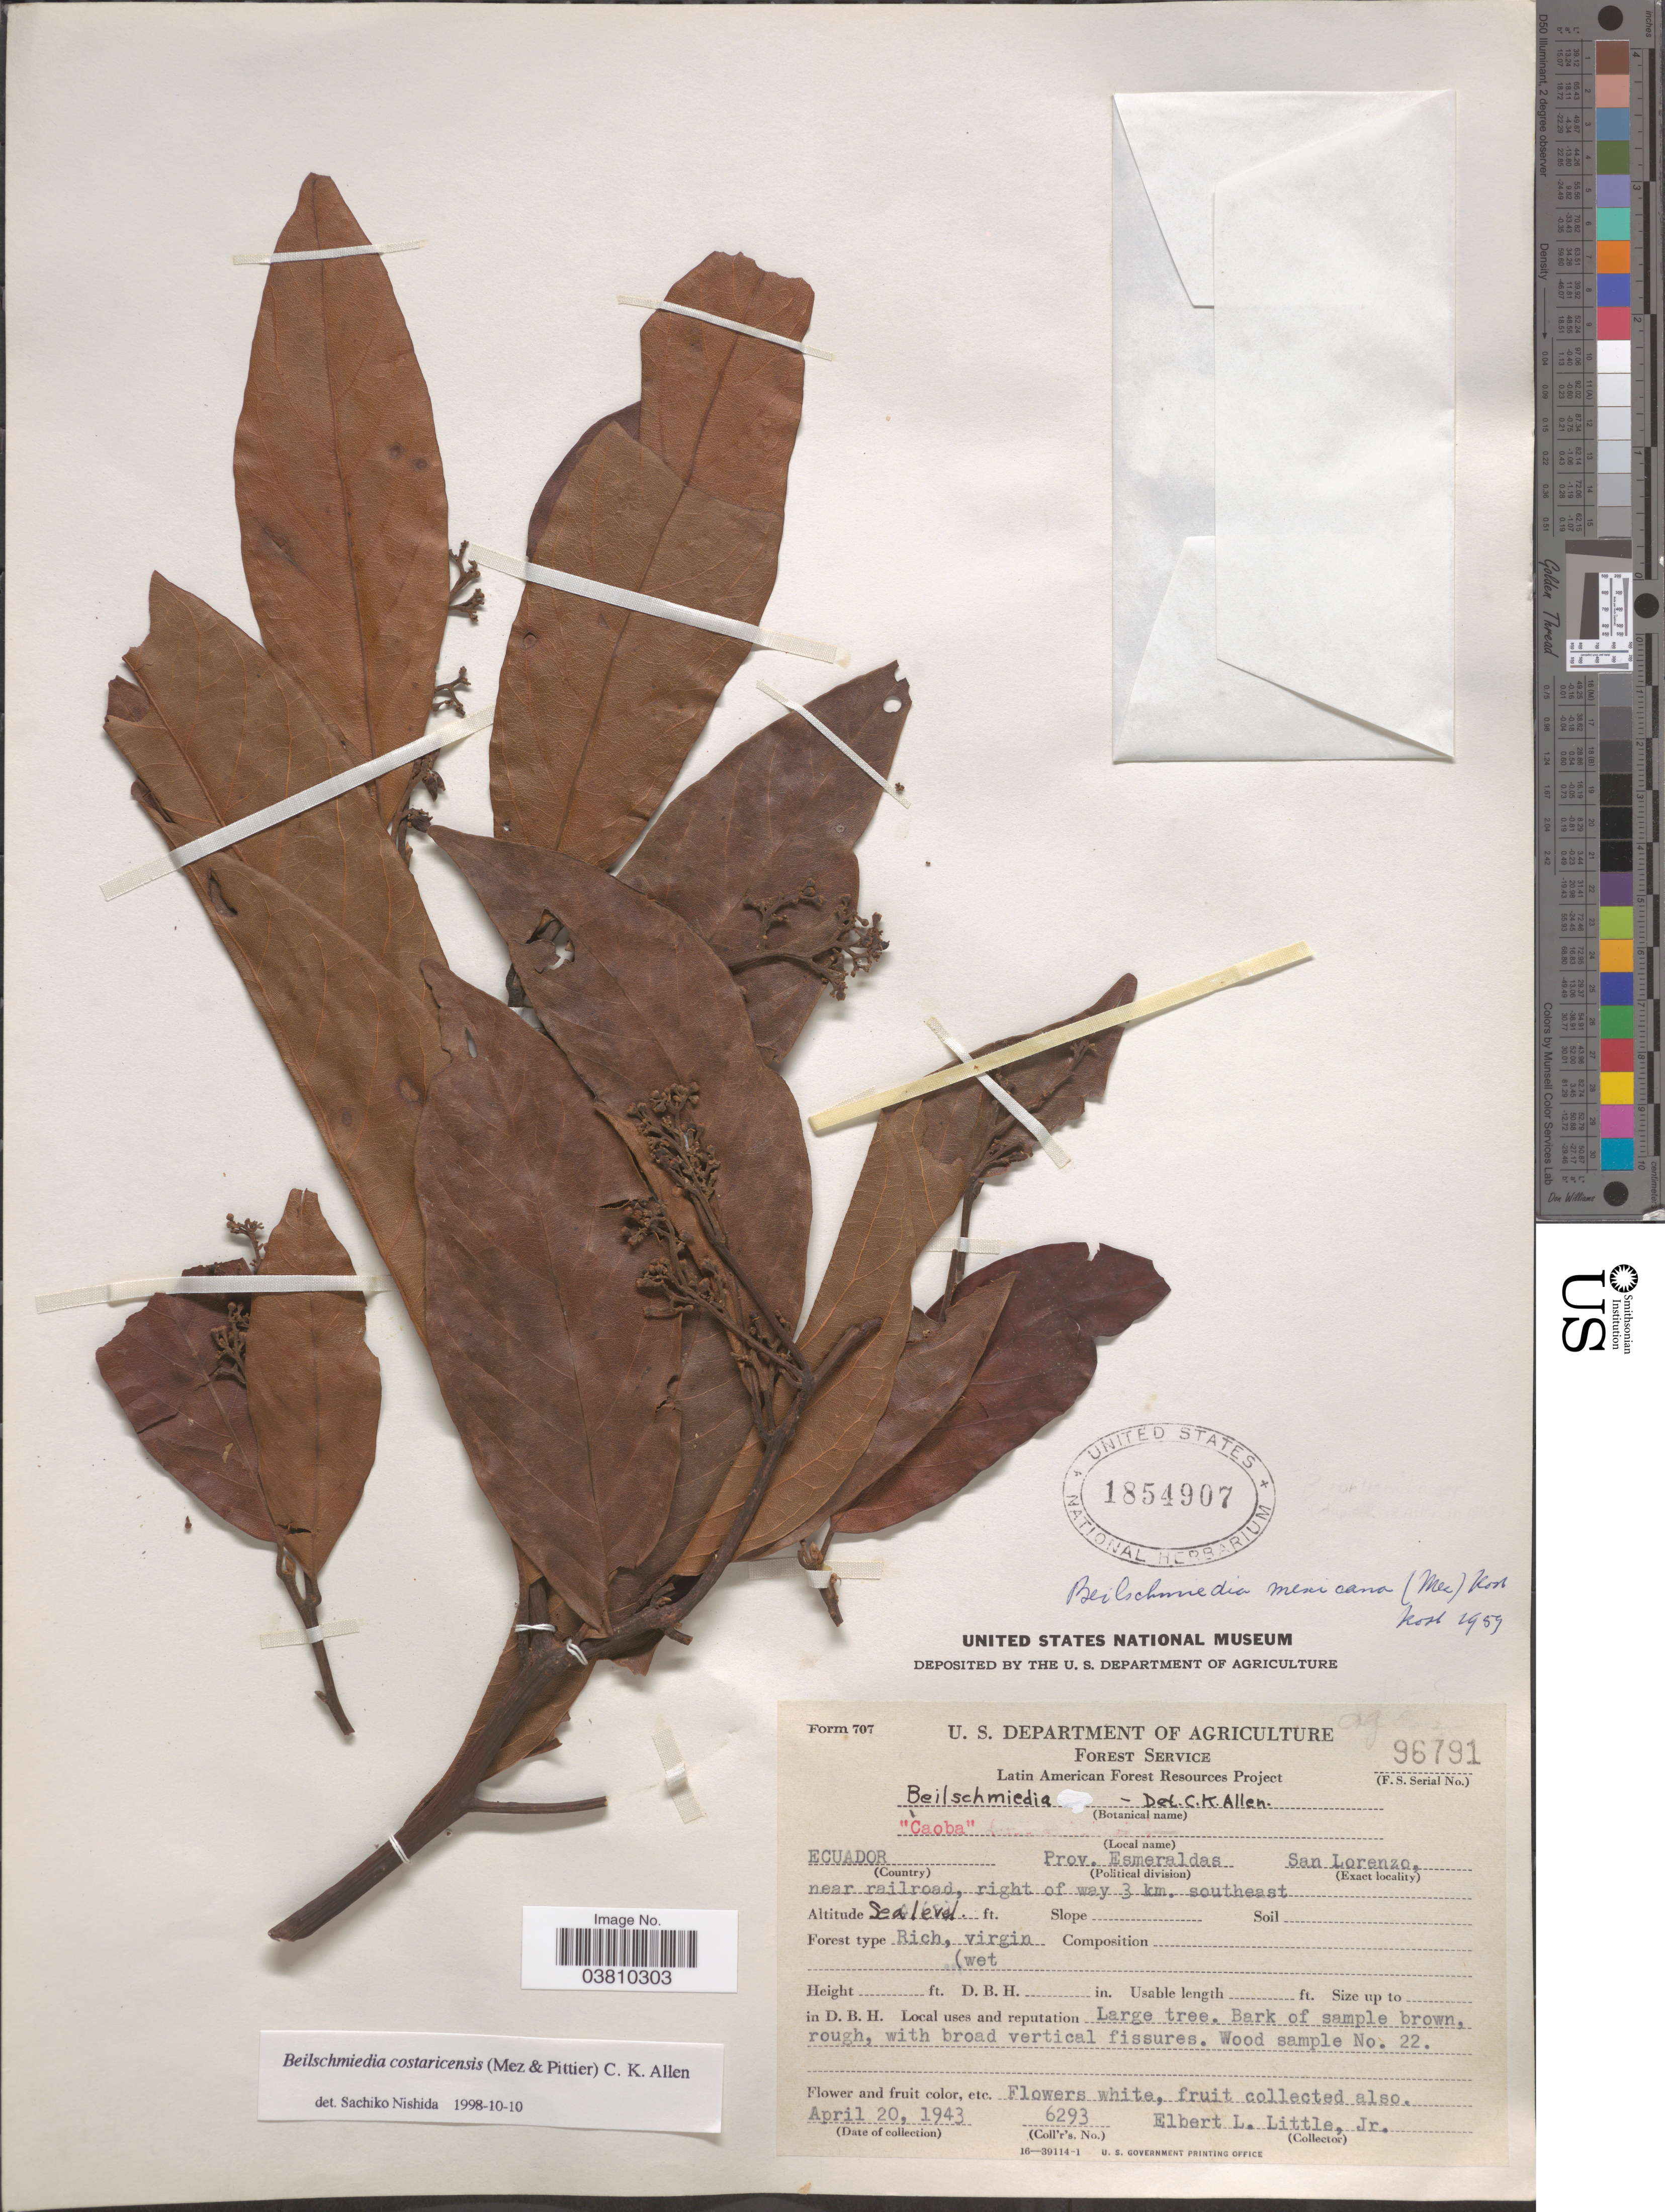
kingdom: Plantae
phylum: Tracheophyta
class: Magnoliopsida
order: Laurales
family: Lauraceae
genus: Beilschmiedia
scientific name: Beilschmiedia costaricensis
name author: (Mez & Pittier) C.K. Allen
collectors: E. L. Little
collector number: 6293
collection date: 1943-04-20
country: Ecuador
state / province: Esmeraldas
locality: San Lorenzo, near railroad, right of way 3 km. southeast.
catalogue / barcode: US 1854907